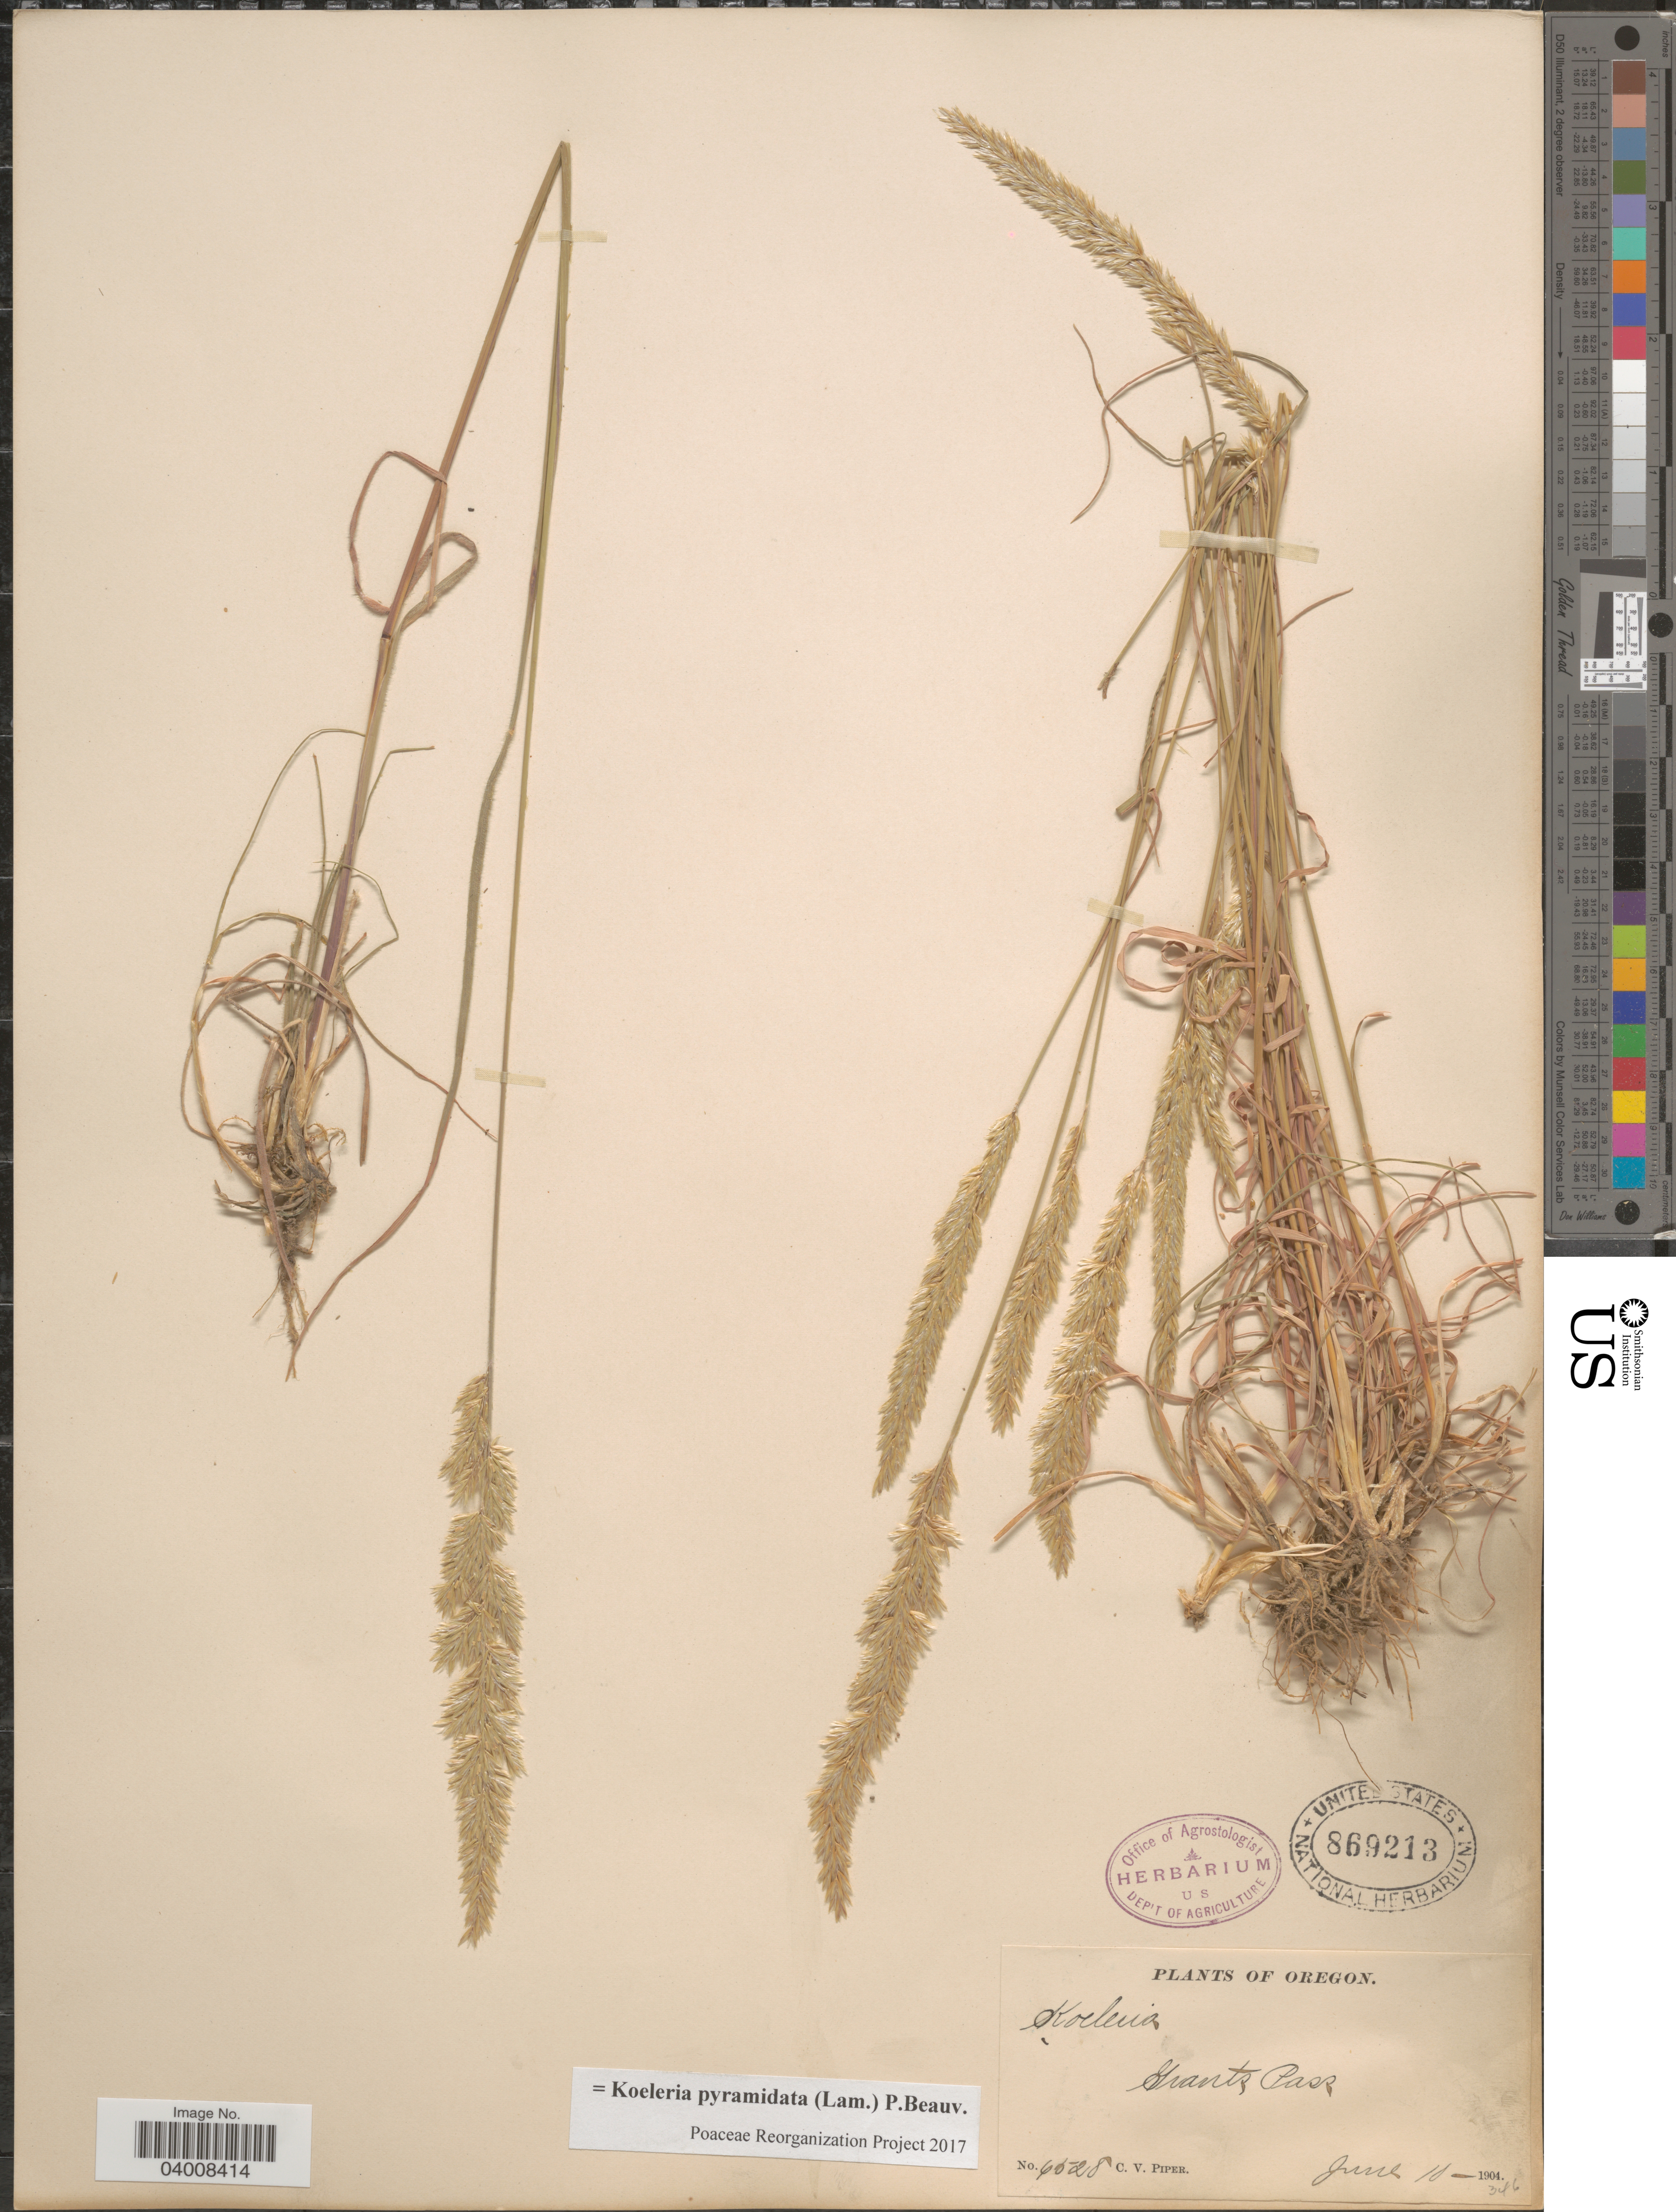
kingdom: Plantae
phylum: Tracheophyta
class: Liliopsida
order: Poales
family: Poaceae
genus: Koeleria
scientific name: Koeleria pyramidata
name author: (Lam.) P. Beauv.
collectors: C. V. Piper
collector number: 6528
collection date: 1904-06-10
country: United States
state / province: Oregon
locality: Grants Pass.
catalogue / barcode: US 869213